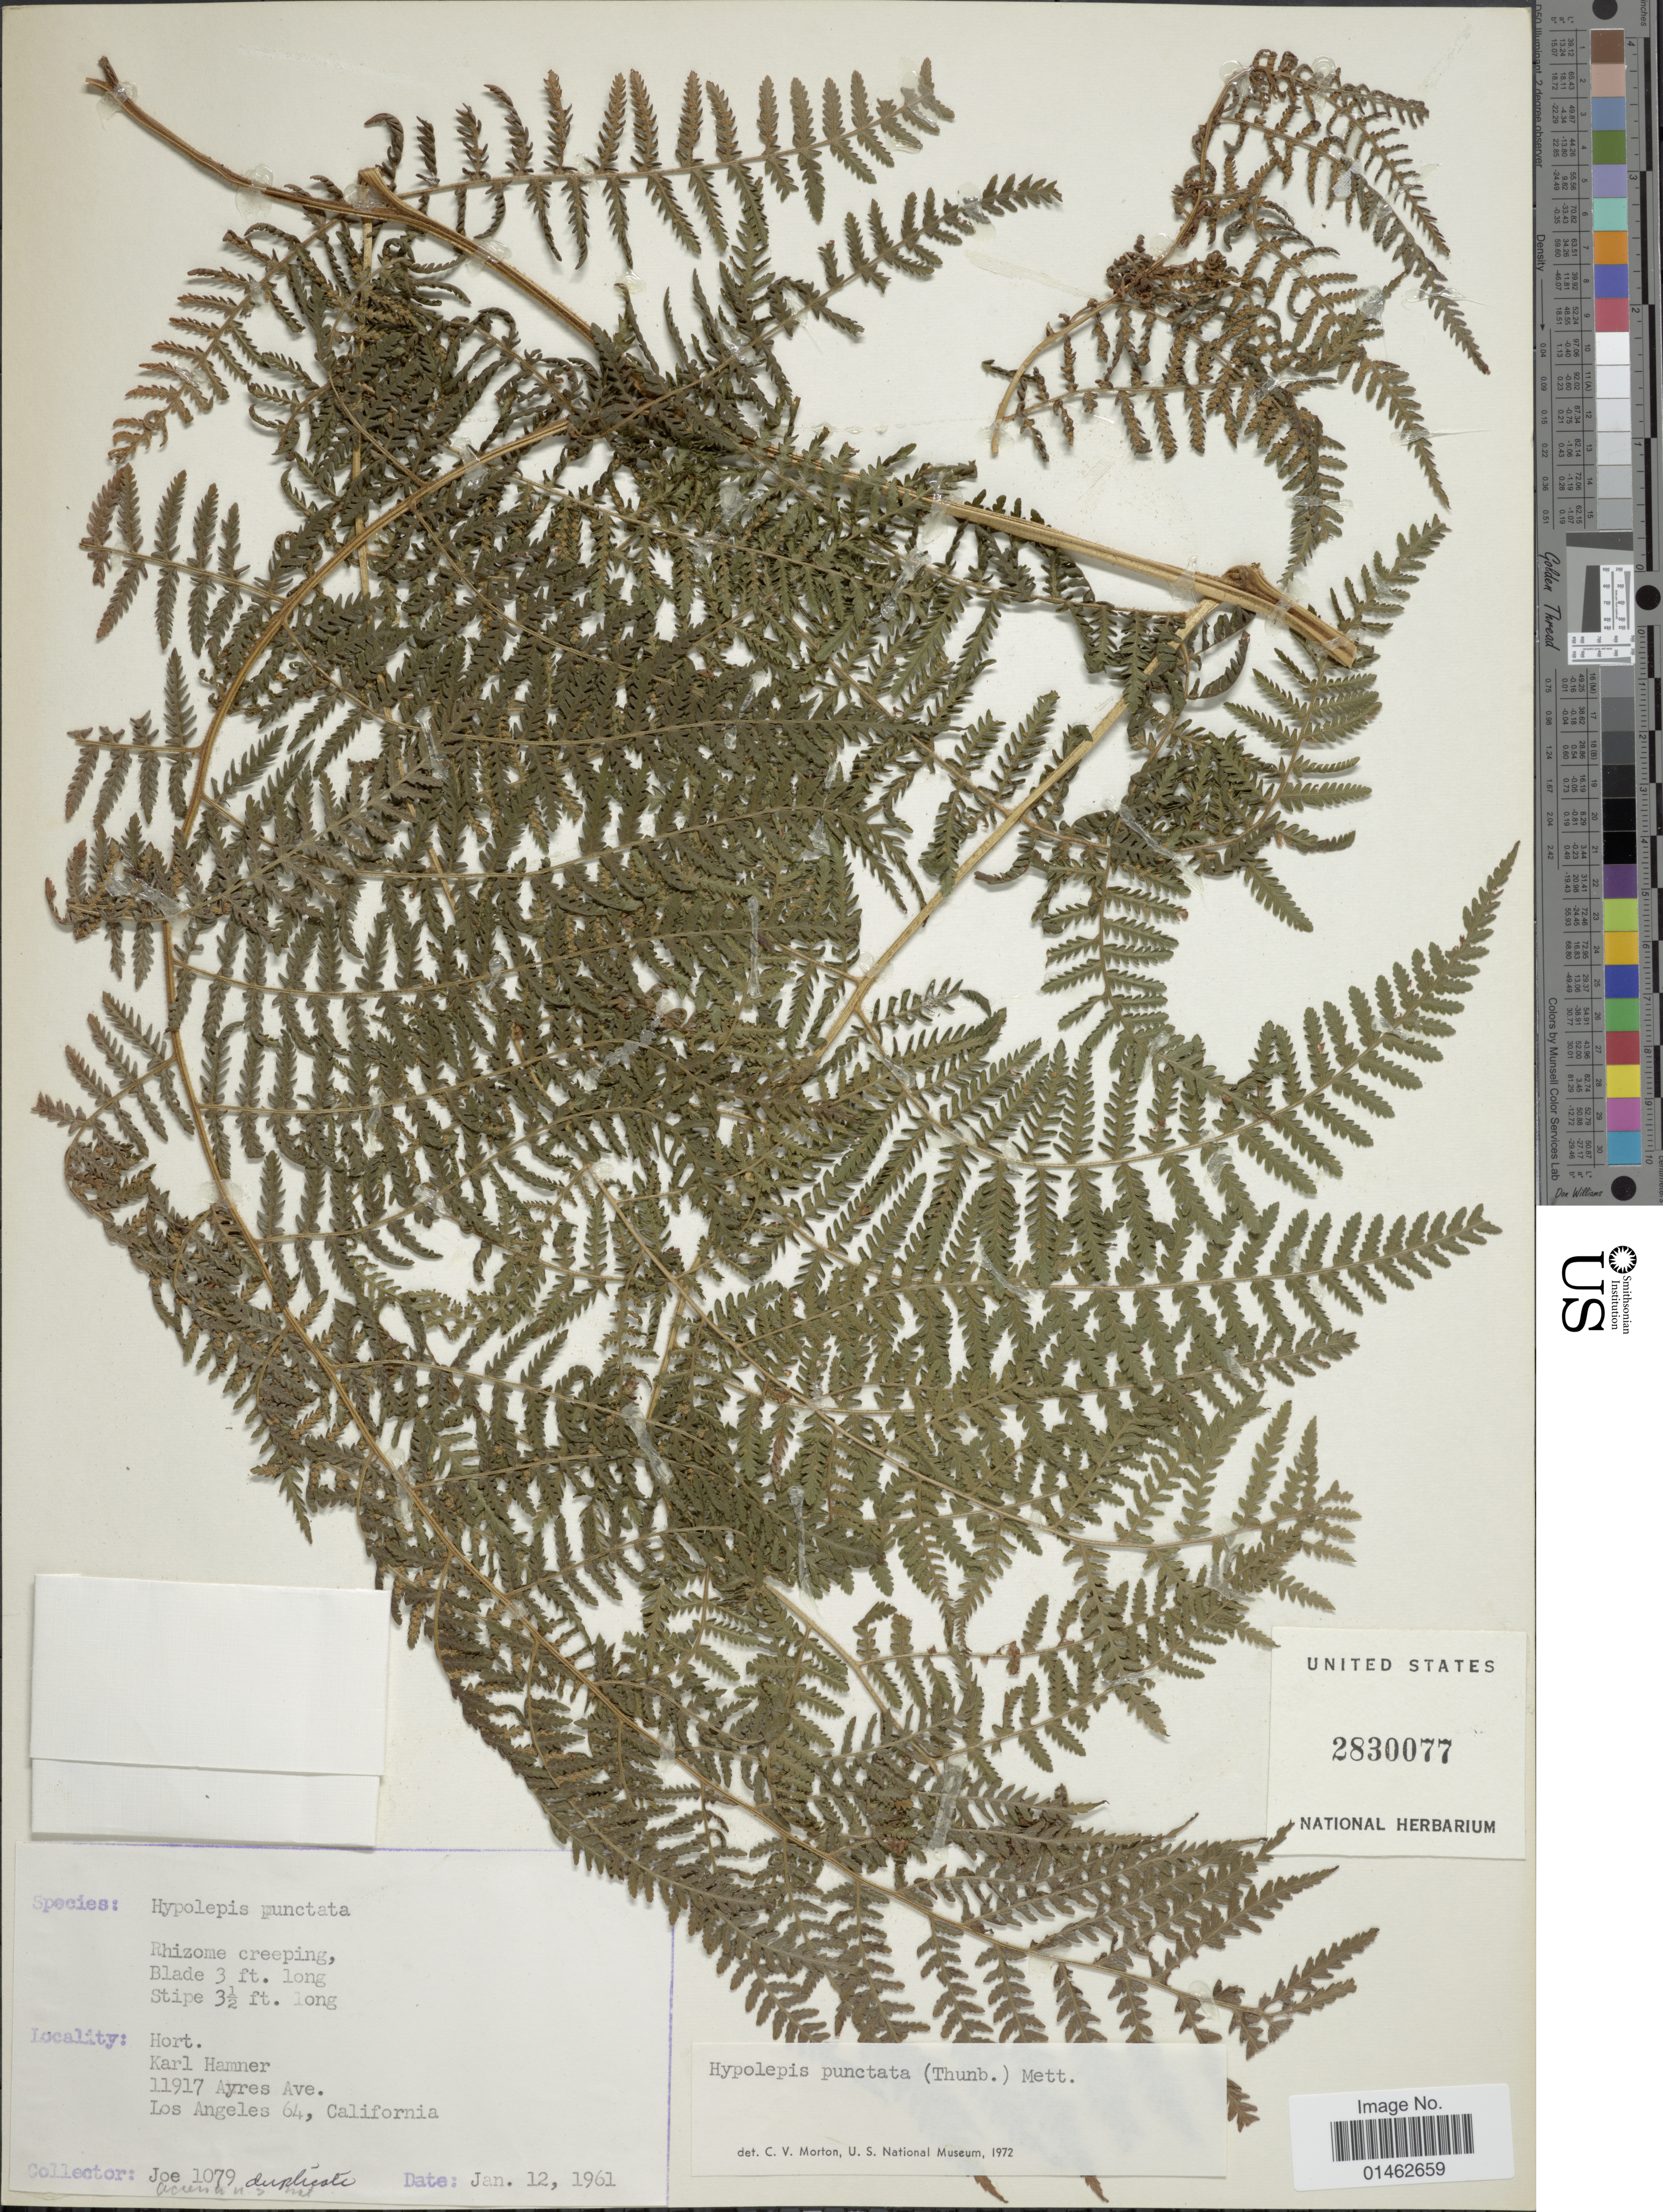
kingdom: Plantae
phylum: Tracheophyta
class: Polypodiopsida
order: Polypodiales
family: Dennstaedtiaceae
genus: Hypolepis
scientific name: Hypolepis punctata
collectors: Joe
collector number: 1079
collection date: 1961-01-12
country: United States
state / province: California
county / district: Los Angeles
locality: Hort, Karl Hammer, Ayres Ave, Los Angeles 64, California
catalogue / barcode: US 2830077